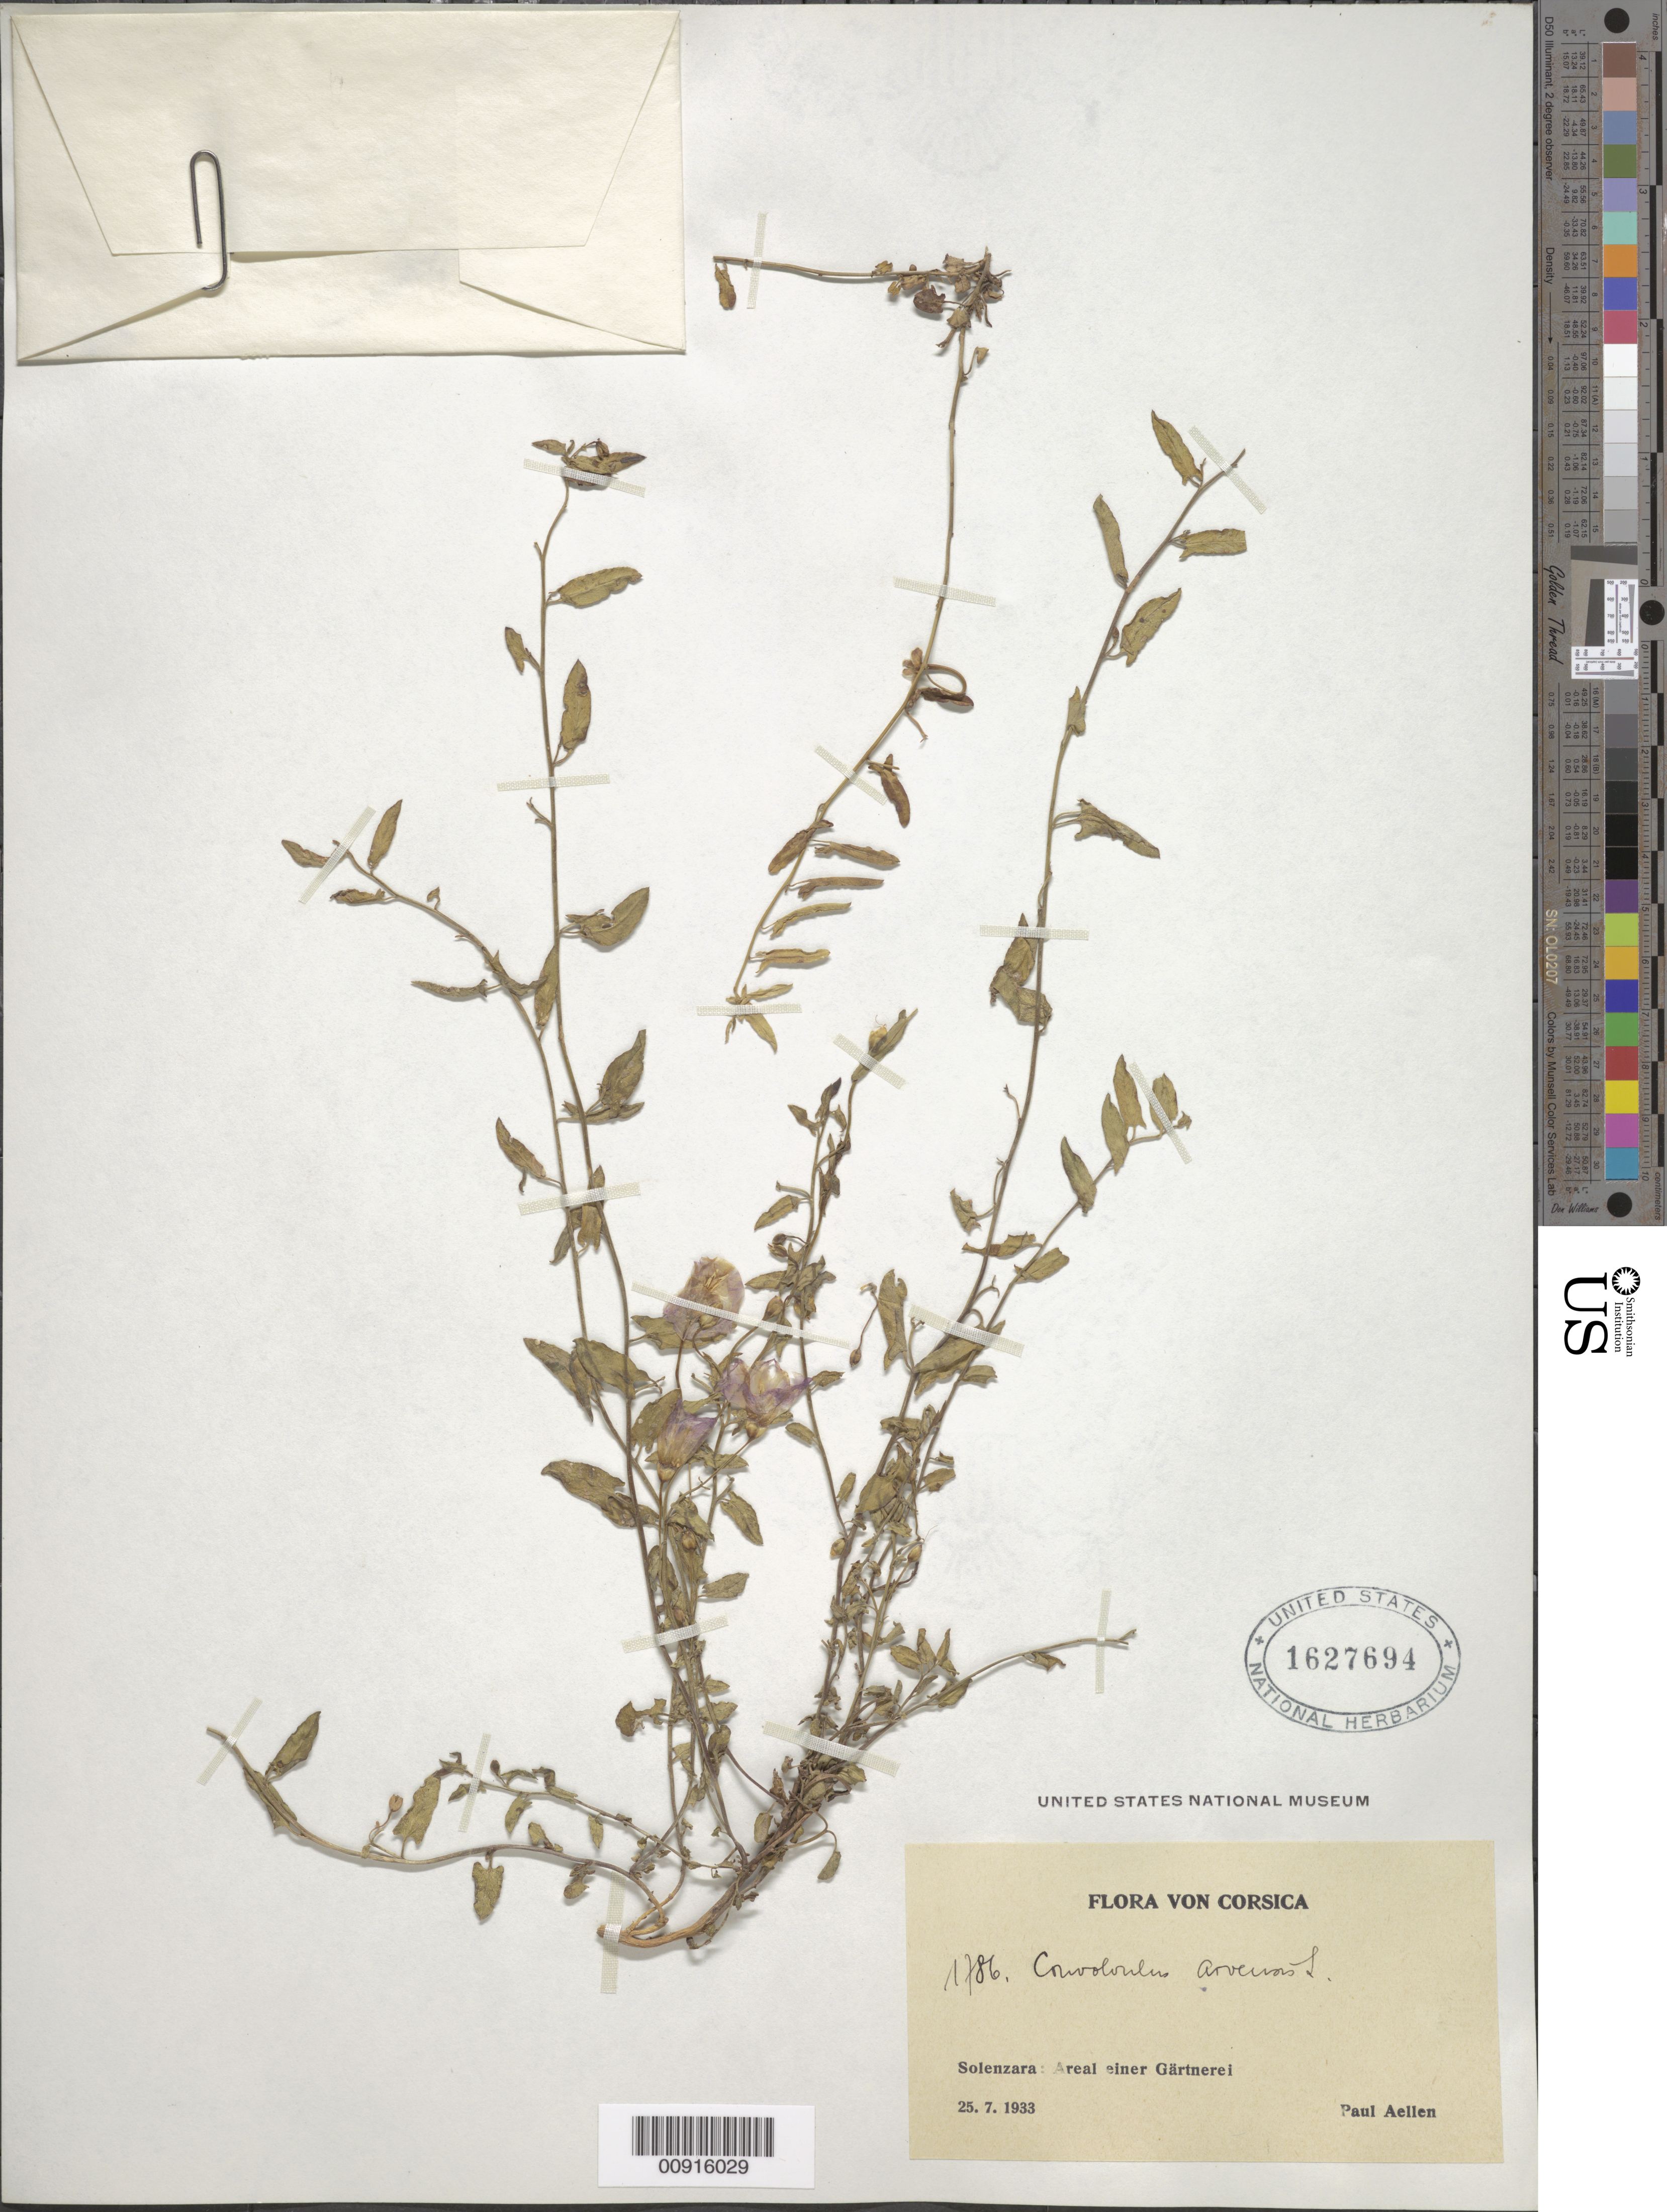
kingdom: Plantae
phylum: Tracheophyta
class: Magnoliopsida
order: Solanales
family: Convolvulaceae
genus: Convolvulus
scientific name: Convolvulus arvensis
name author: L.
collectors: P. Aellen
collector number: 1786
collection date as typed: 25 Jul 1933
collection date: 1933-07-25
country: France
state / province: Corsica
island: Corse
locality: Solenzara: Areal einer Gärtnerel.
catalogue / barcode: US 1627694